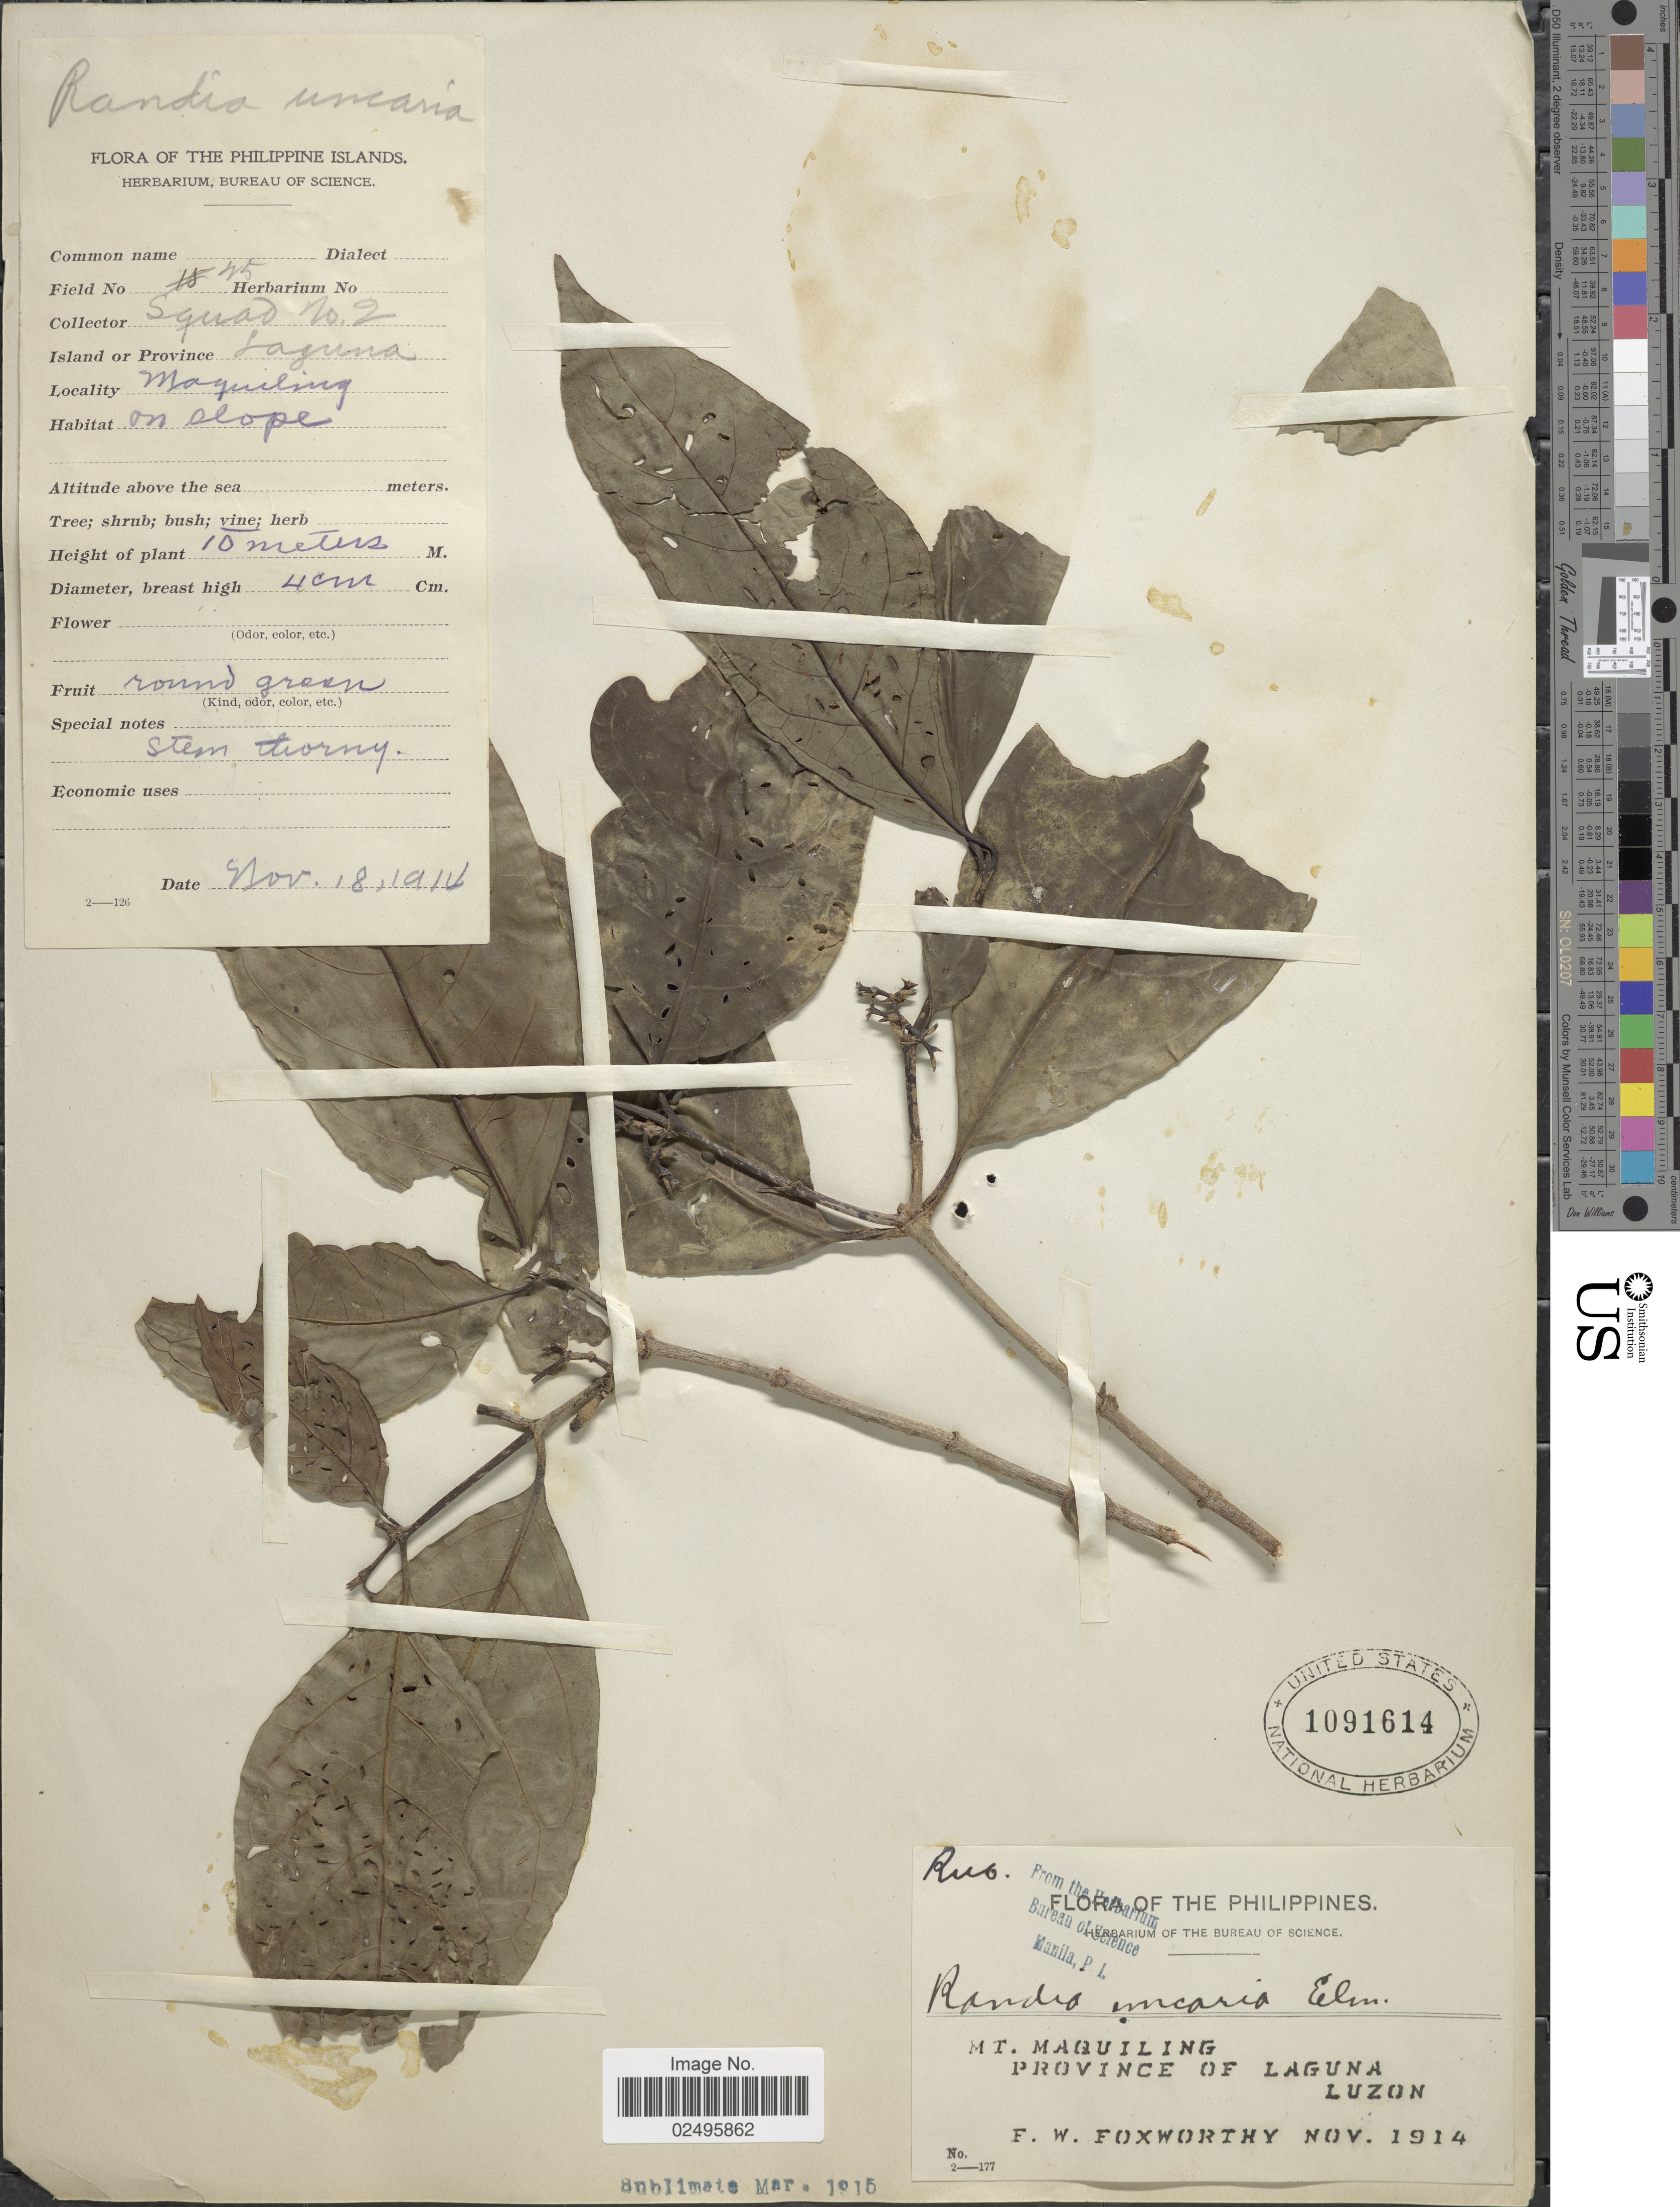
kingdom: Plantae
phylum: Tracheophyta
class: Magnoliopsida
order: Gentianales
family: Rubiaceae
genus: Oxyceros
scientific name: Oxyceros bispinosa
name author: (Griff.) Tirveng.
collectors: F. W. Foxworthy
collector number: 45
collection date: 1914-11-18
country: Philippines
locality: Island or Province Laguna. Maguiling. On slope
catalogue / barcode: US 1091614